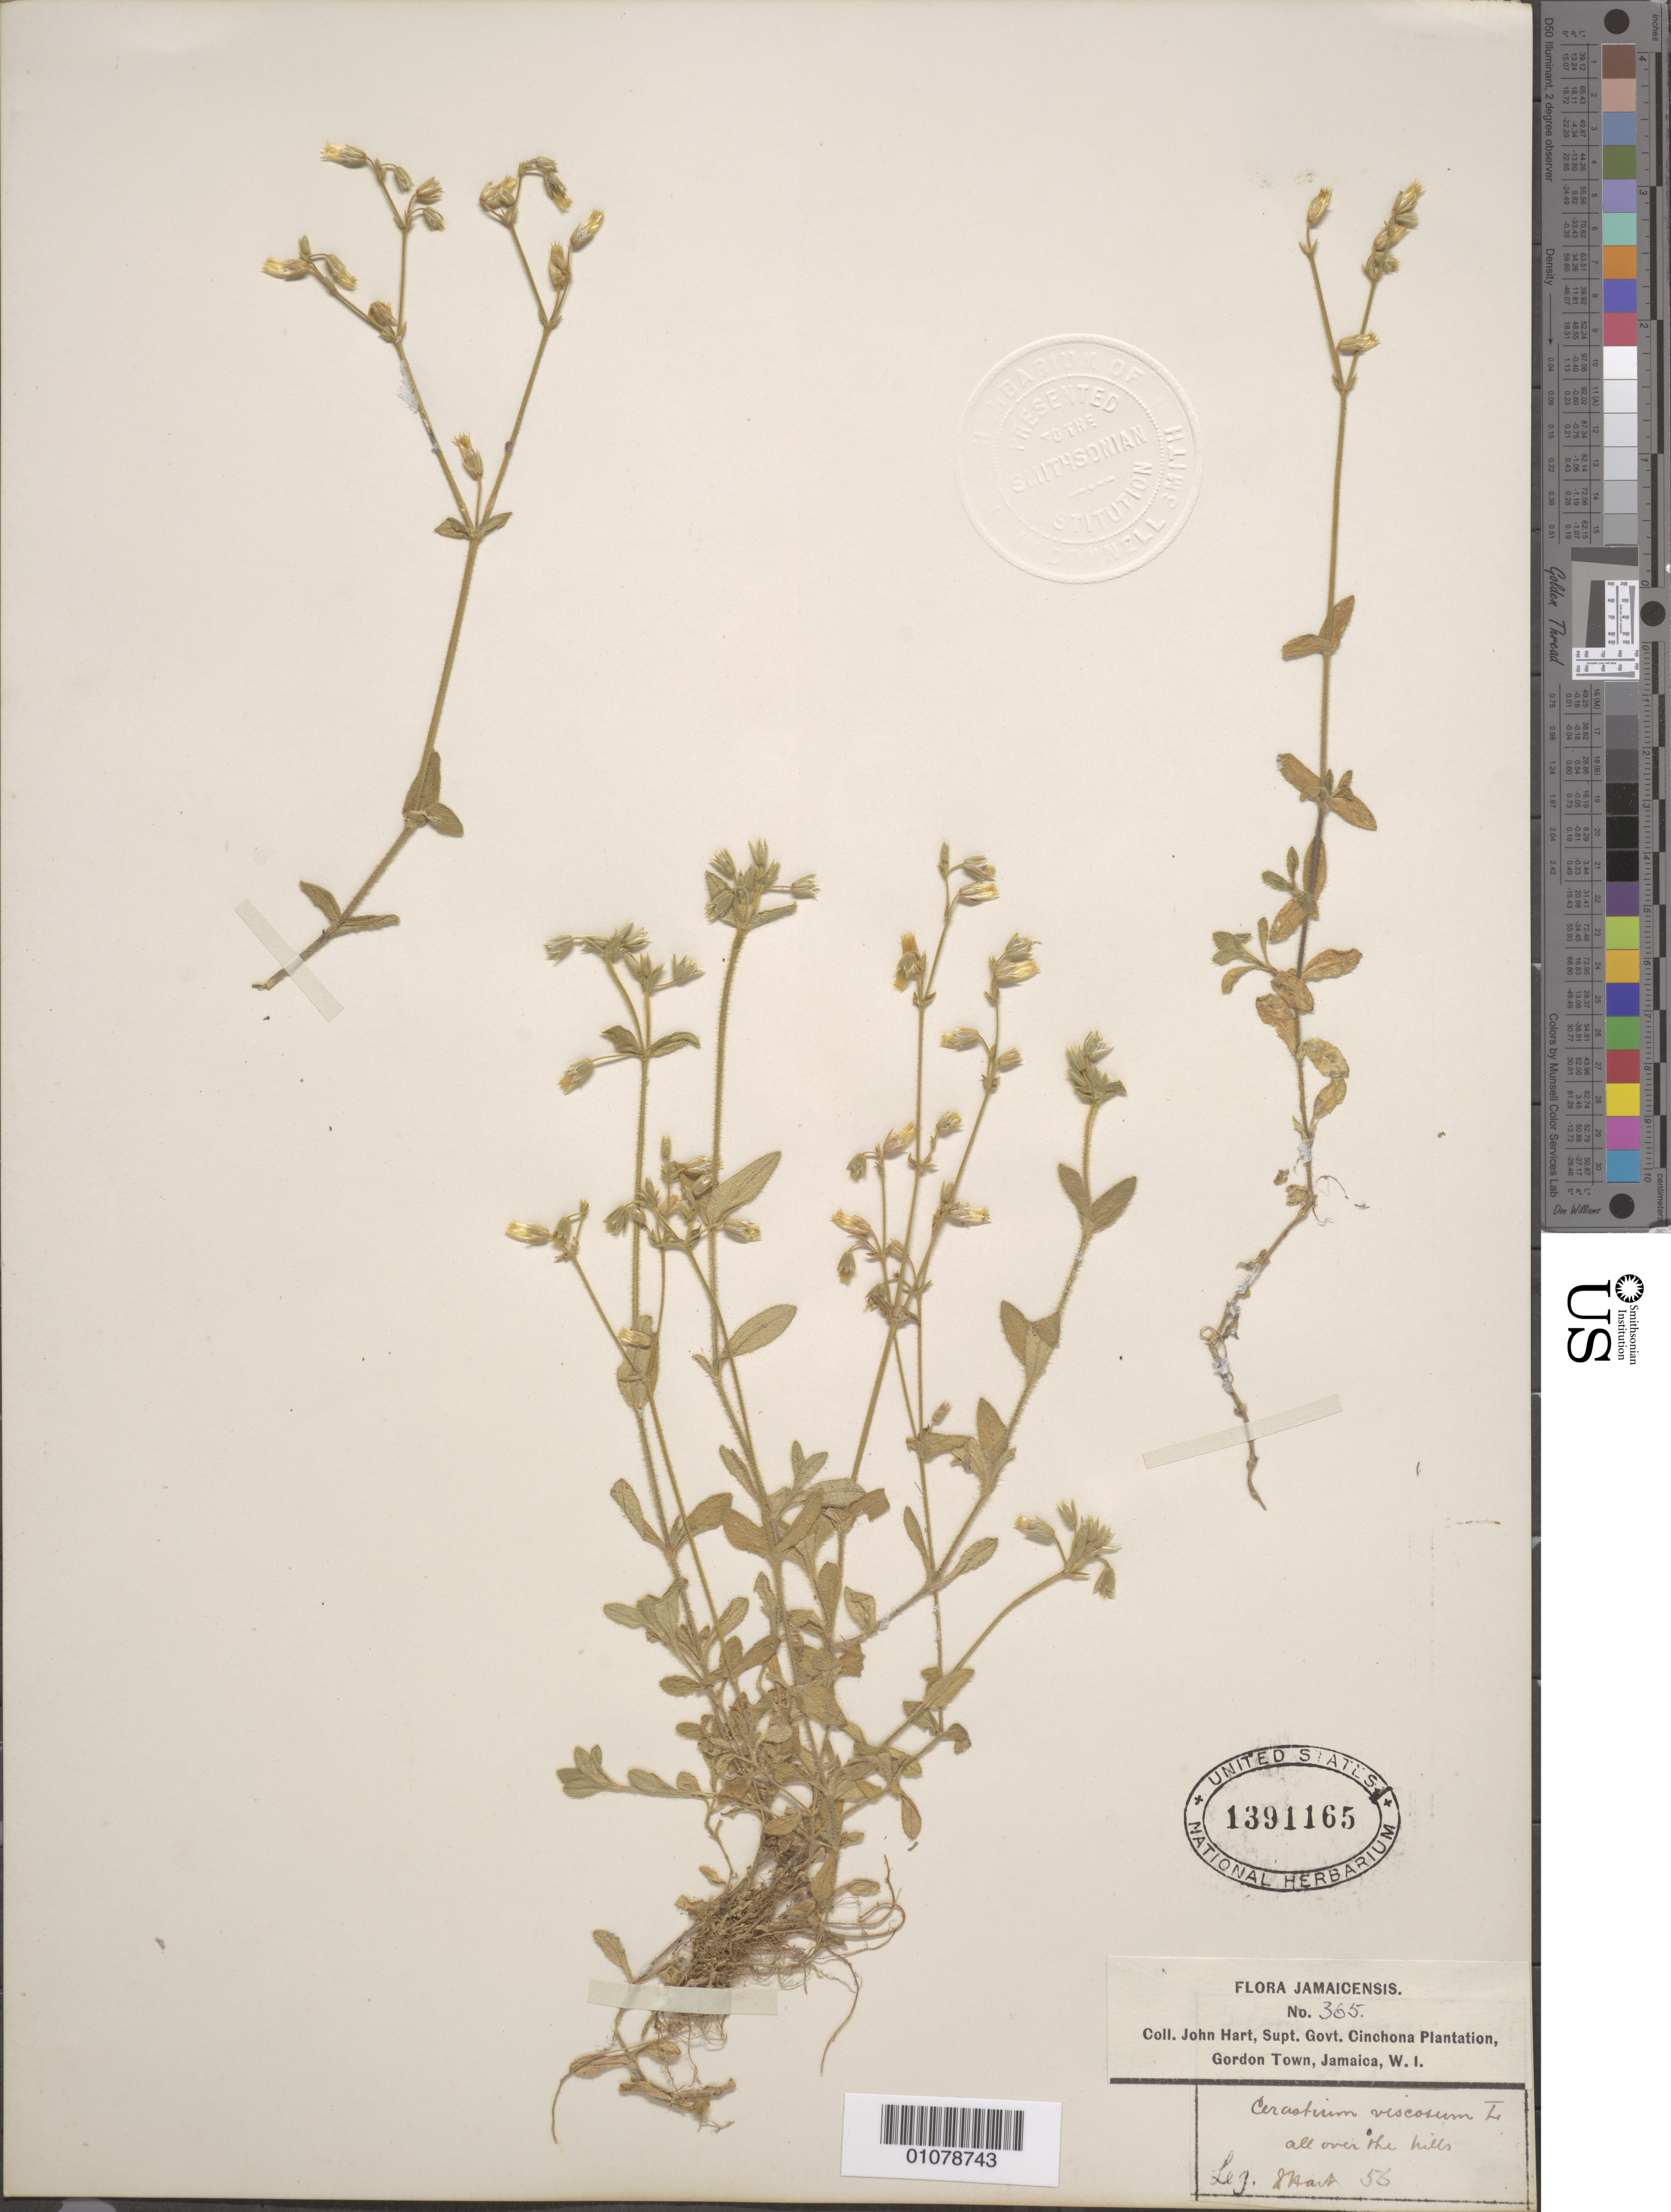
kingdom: Plantae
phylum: Tracheophyta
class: Magnoliopsida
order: Caryophyllales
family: Caryophyllaceae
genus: Cerastium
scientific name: Cerastium viscosum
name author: L.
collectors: J. Hart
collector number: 365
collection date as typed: Mar 1956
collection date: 1956-03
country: Jamaica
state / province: Saint Andrew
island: Jamaica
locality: Gordon Town, Cinchona Plantation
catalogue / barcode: US 1391165